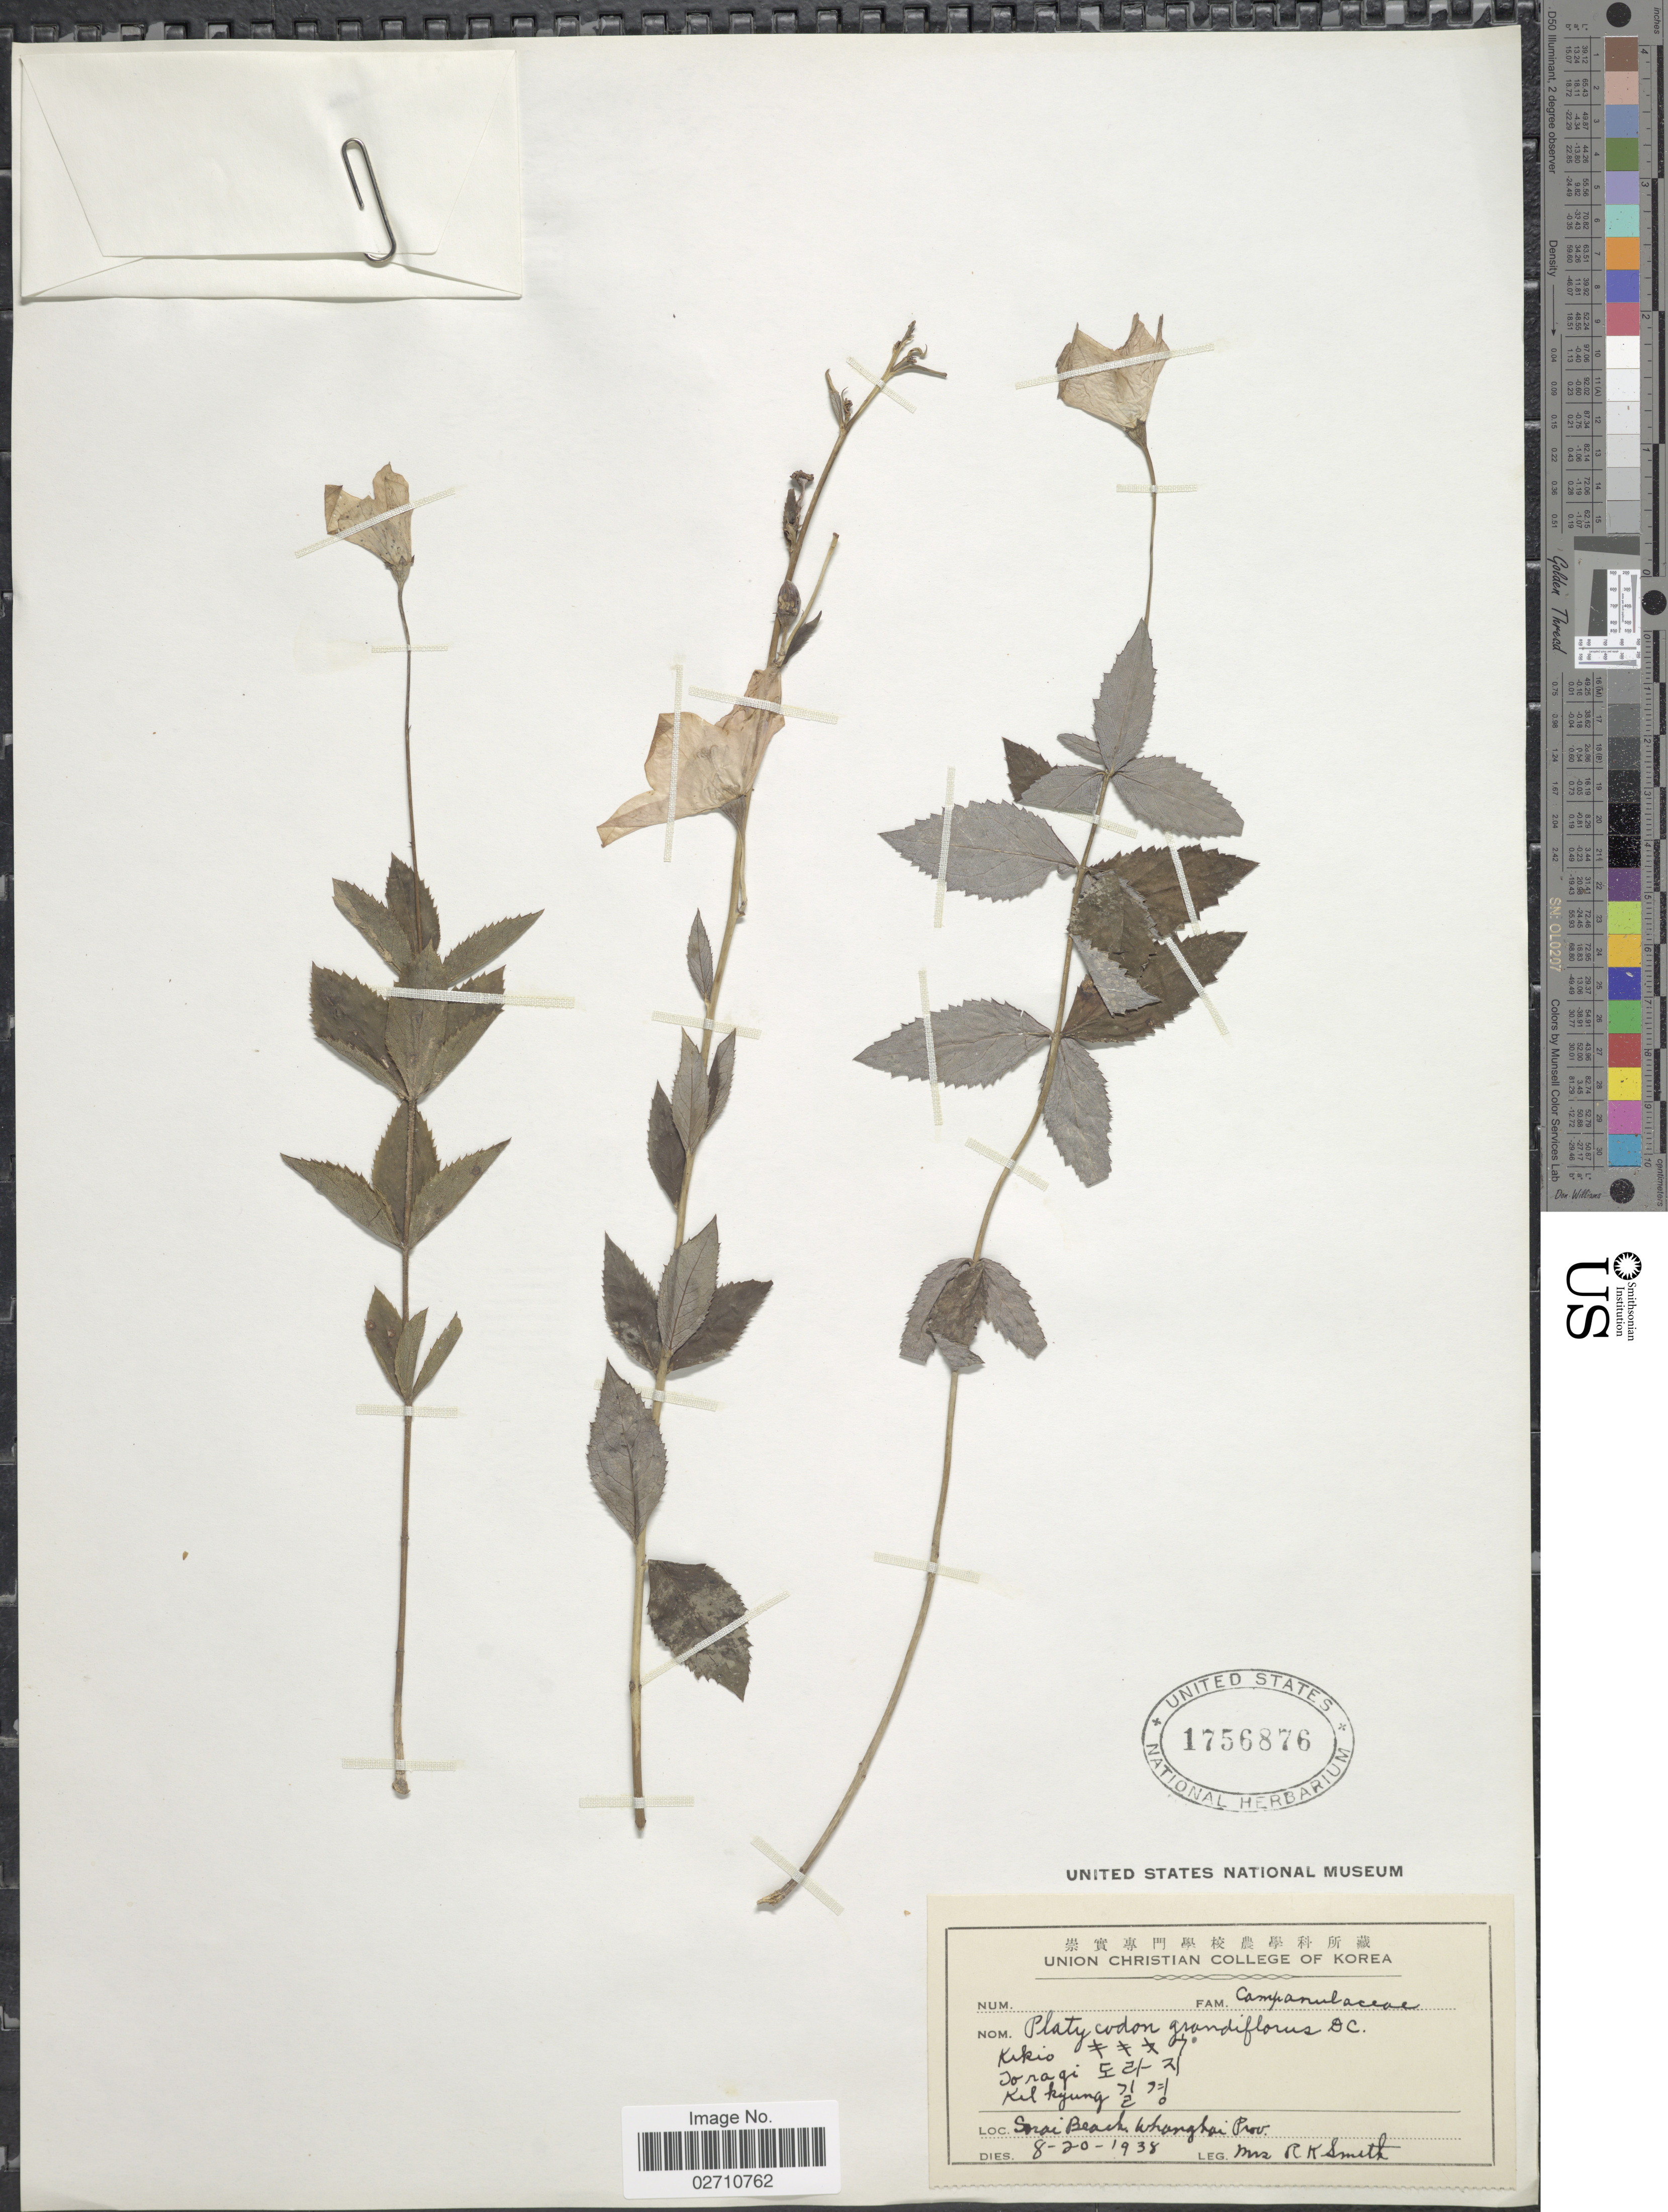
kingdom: Plantae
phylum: Tracheophyta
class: Magnoliopsida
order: Asterales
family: Campanulaceae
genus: Platycodon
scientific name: Platycodon grandiflorus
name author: (Jacq.) A. DC.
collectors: R. Smith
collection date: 1938-08-20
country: North Korea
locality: Sorai Beach, Whanghai Prov.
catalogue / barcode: US 1756876